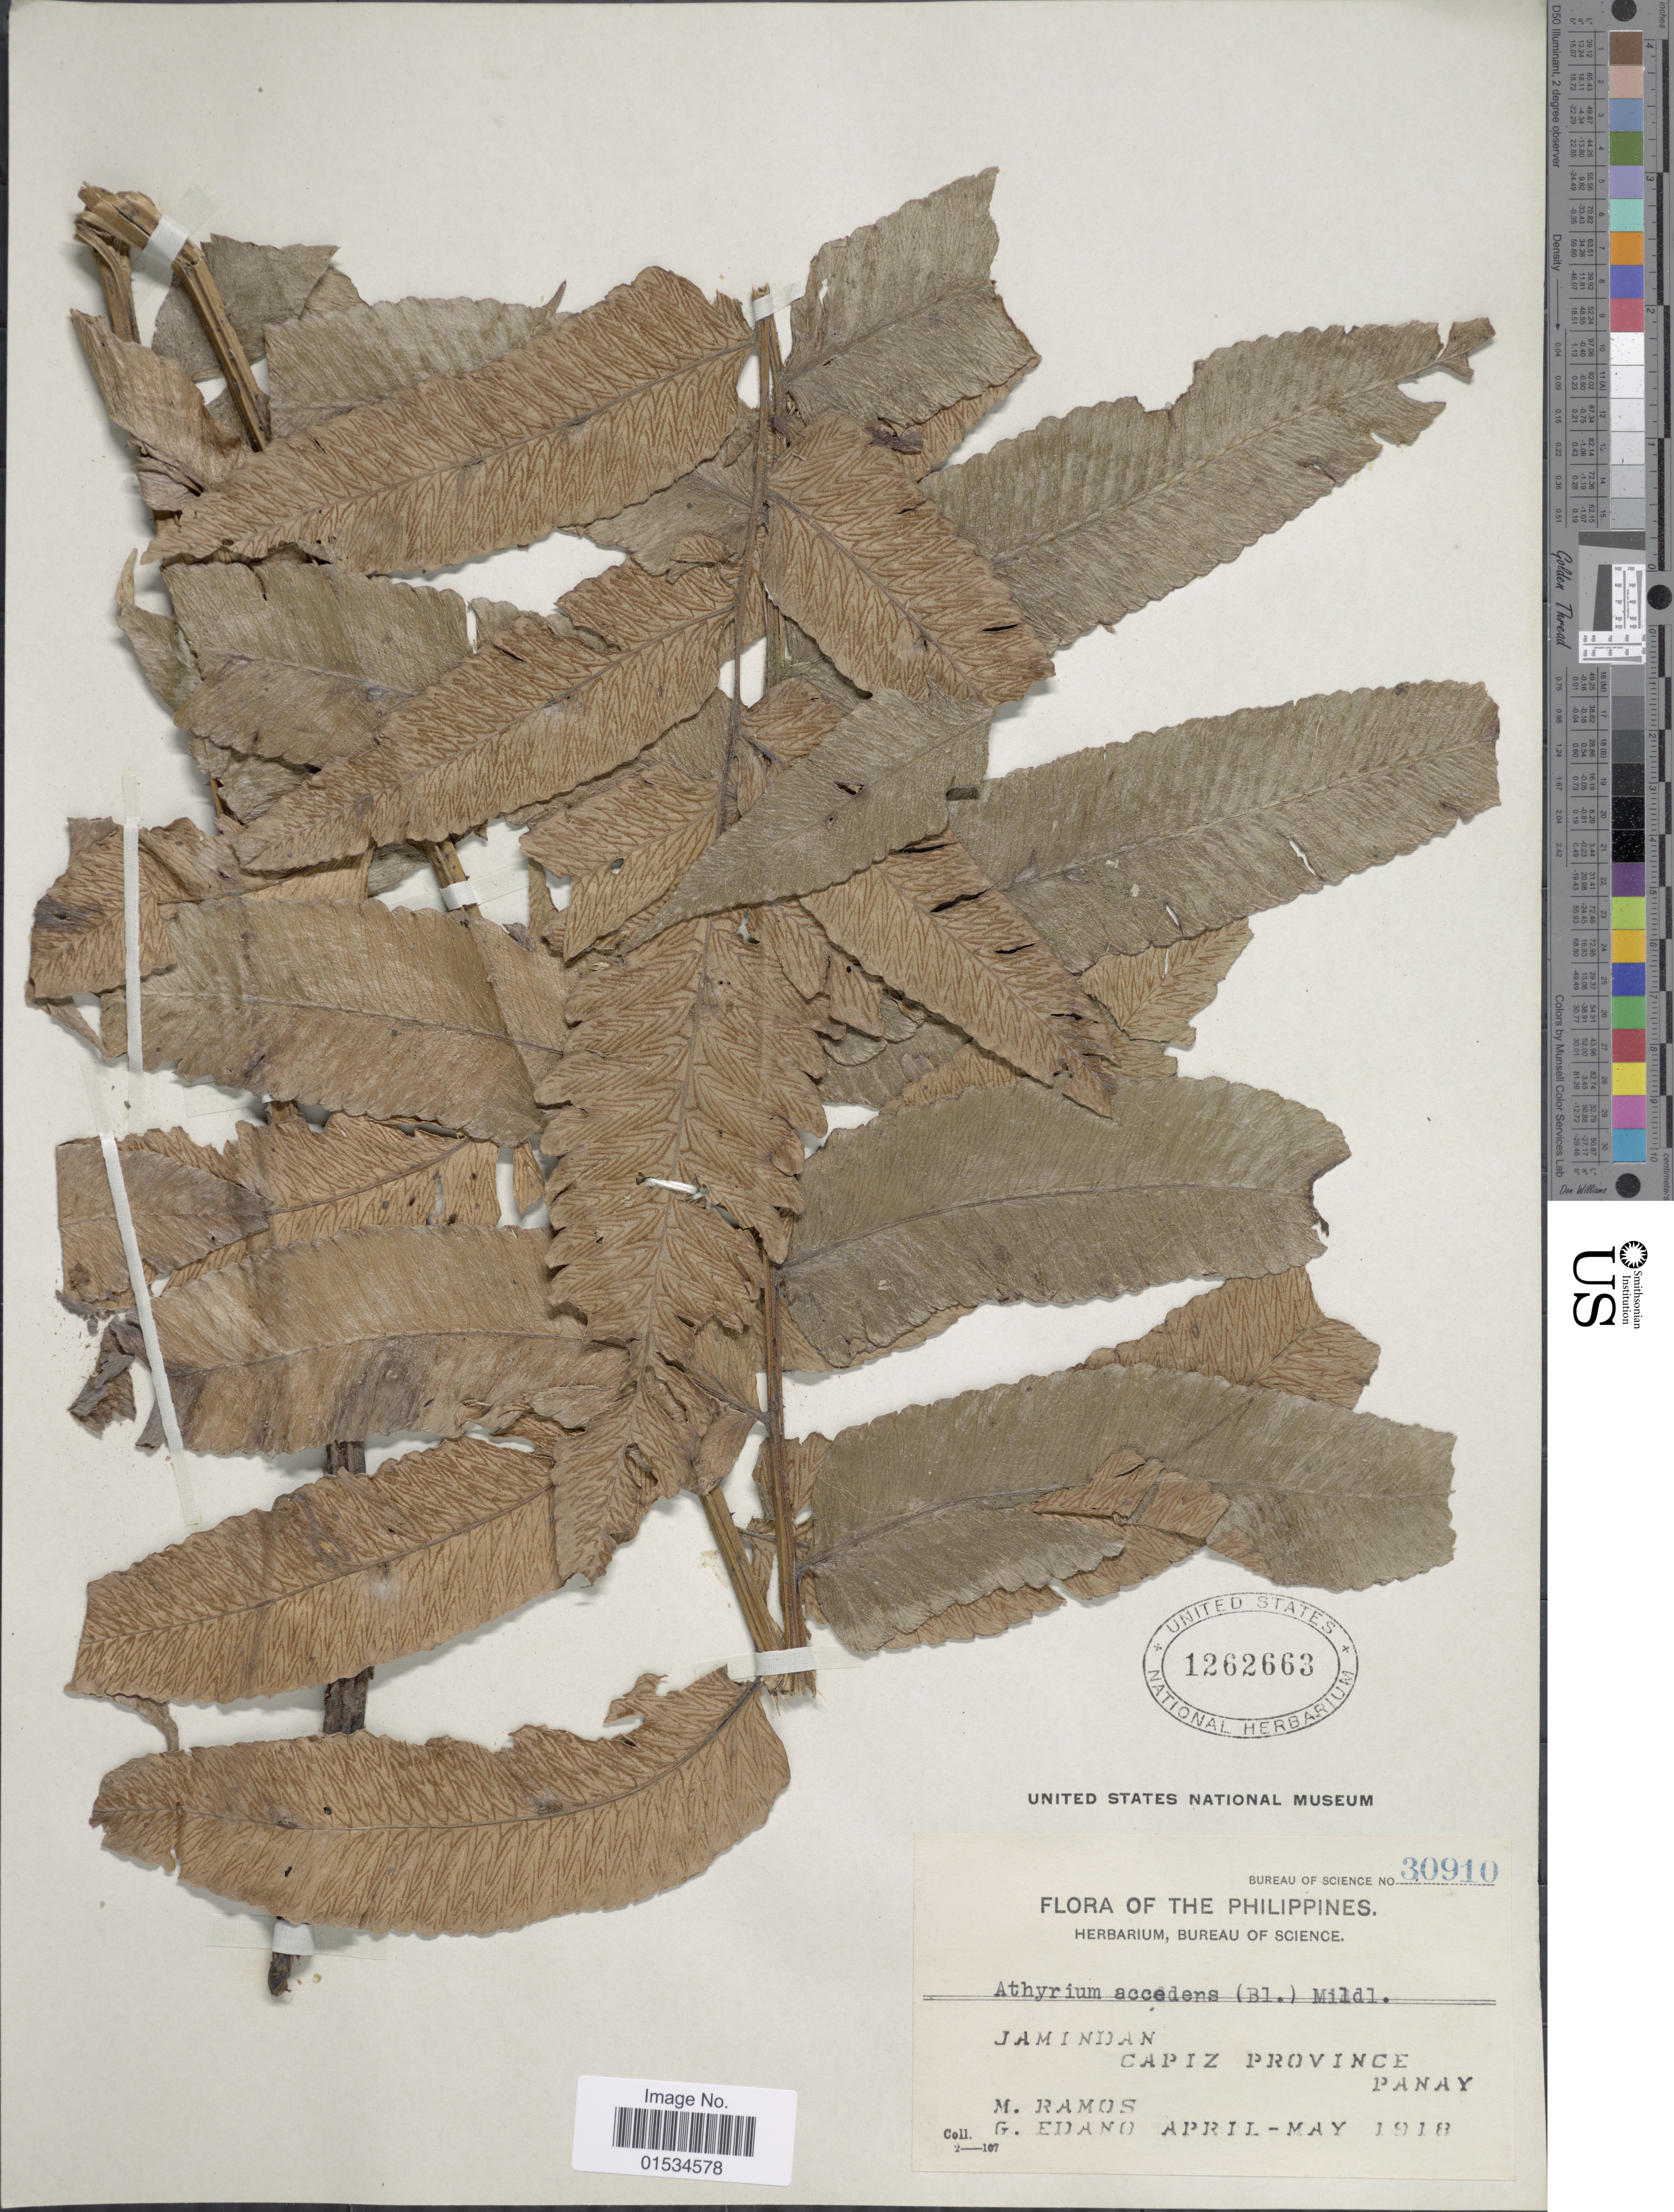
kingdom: Plantae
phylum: Tracheophyta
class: Polypodiopsida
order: Polypodiales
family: Athyriaceae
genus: Diplazium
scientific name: Diplazium accendens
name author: Blume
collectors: M. Ramos & G. Edaño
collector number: Bureau of Science 30910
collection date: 1918-04/1918-05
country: Philippines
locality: Jamindan, Capiz Province, Panay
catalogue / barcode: US 1262663